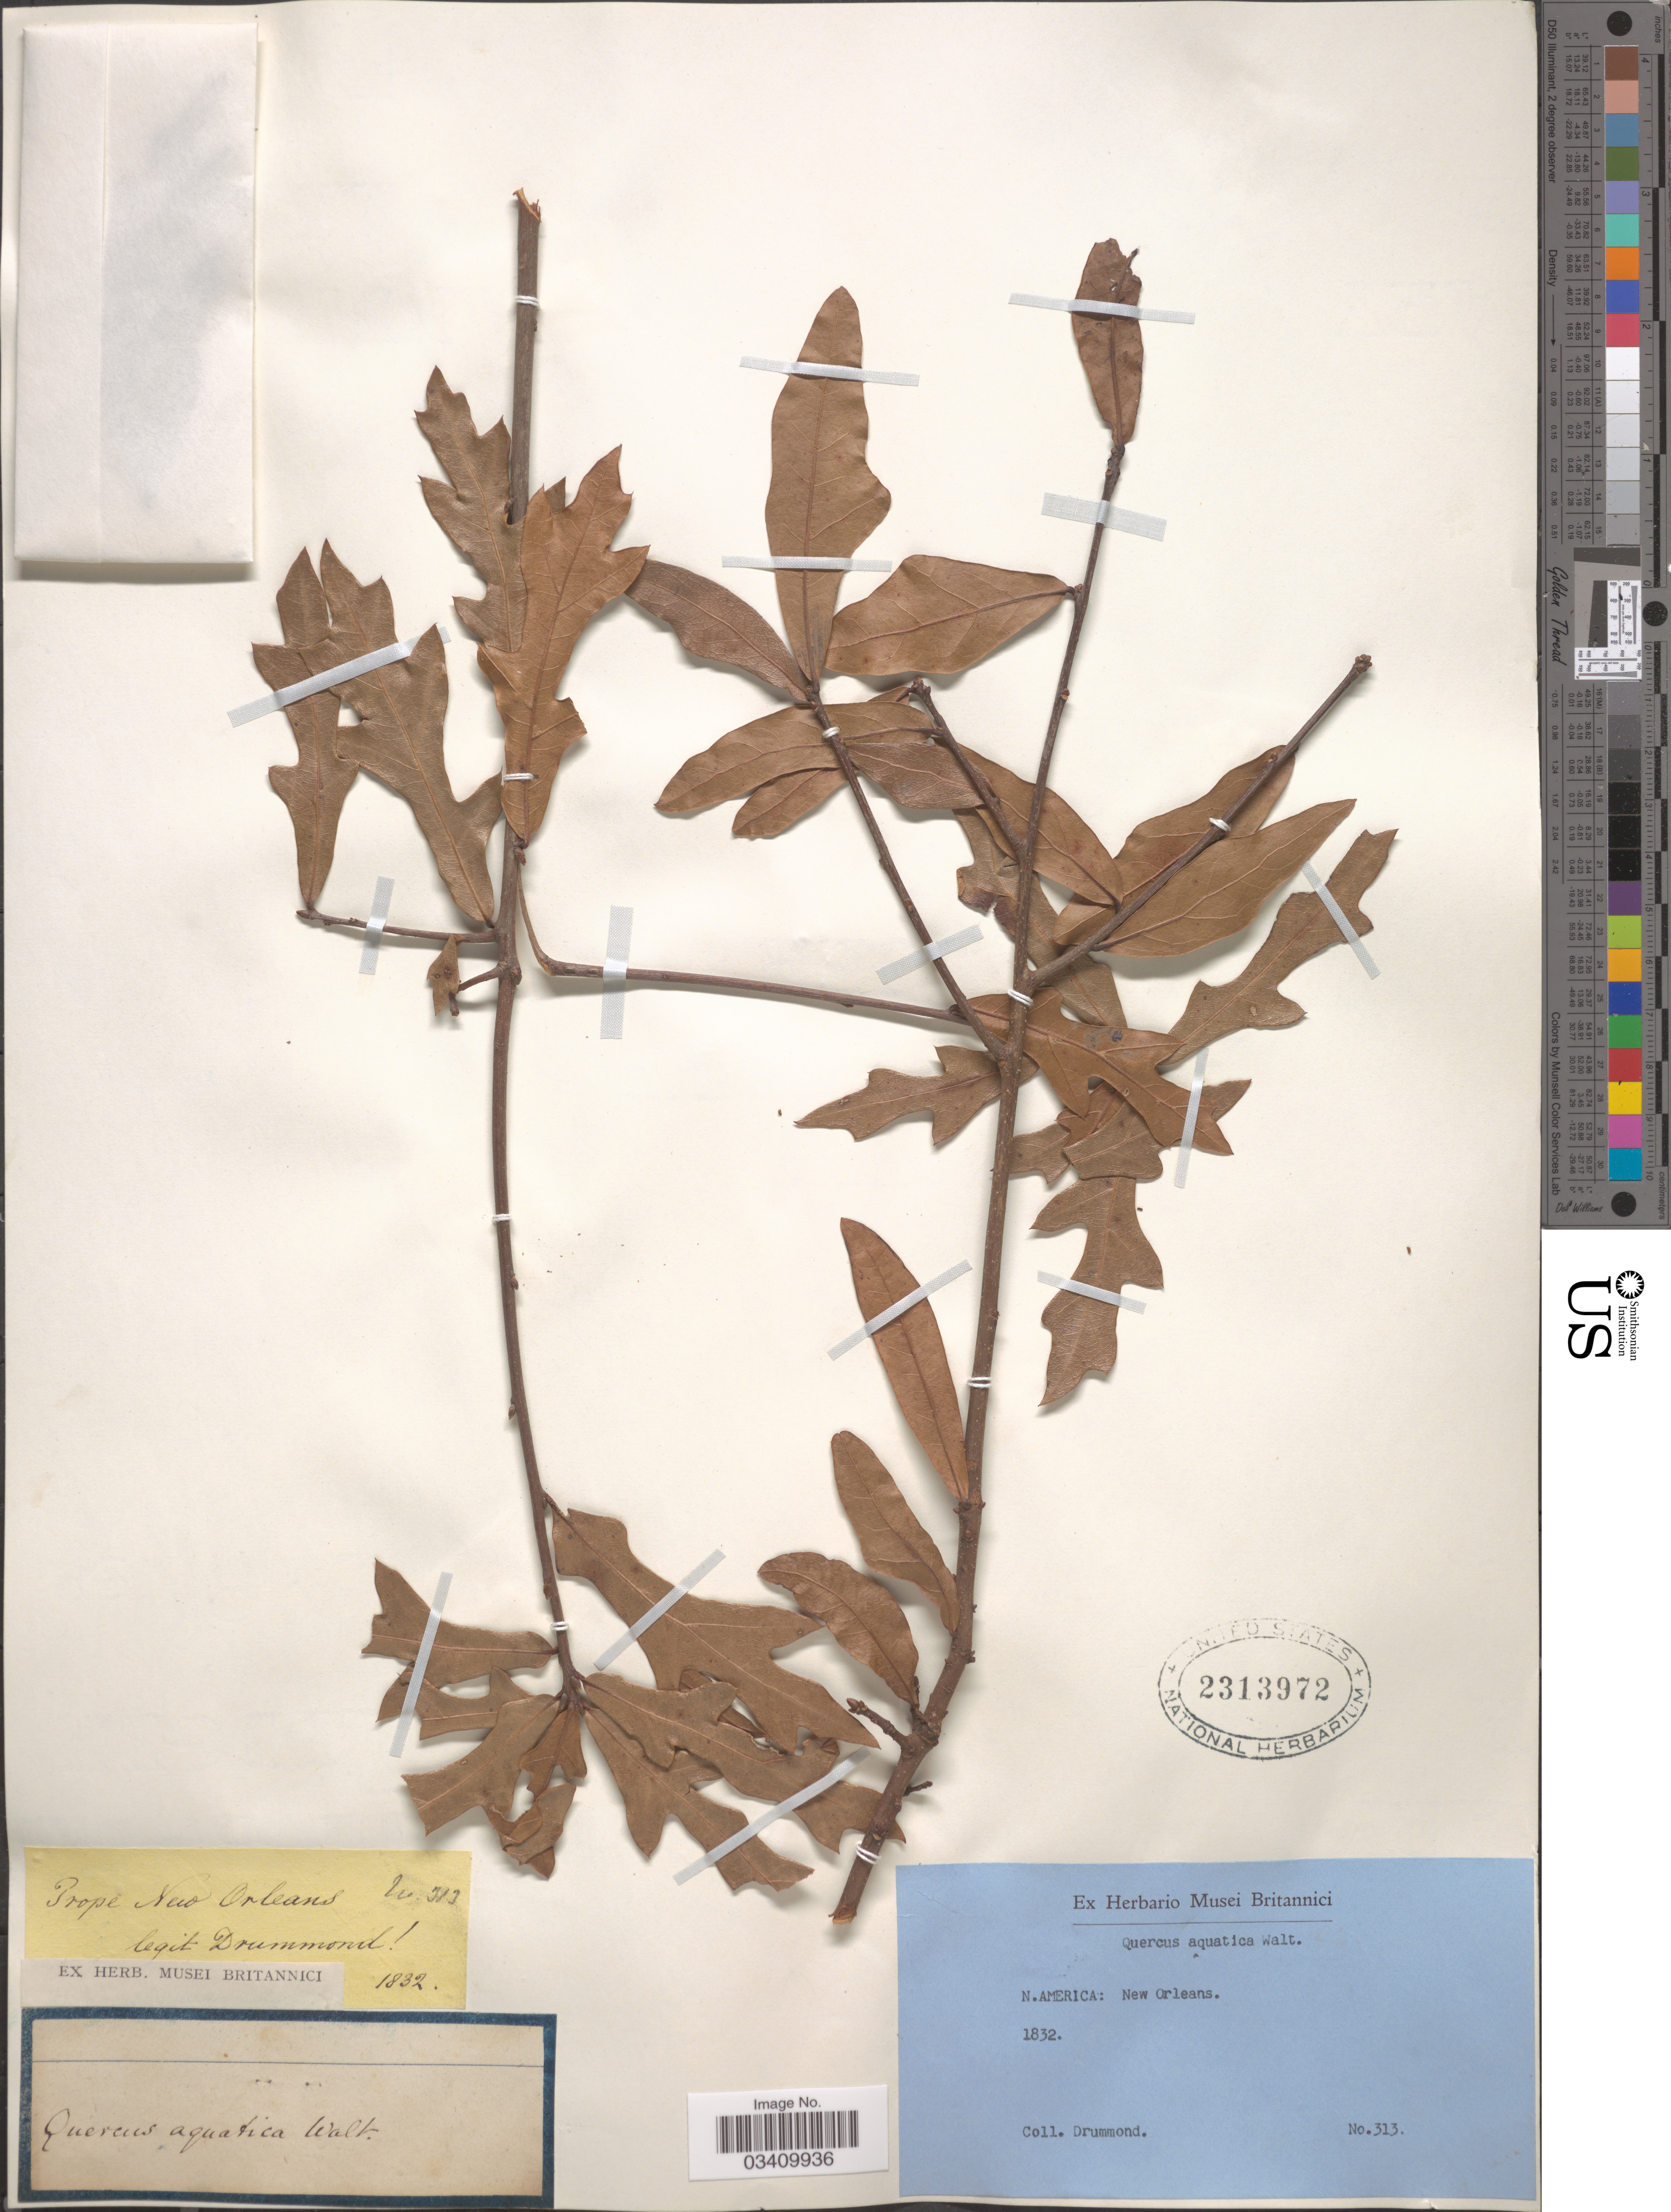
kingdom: Plantae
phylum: Tracheophyta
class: Magnoliopsida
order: Fagales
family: Fagaceae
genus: Quercus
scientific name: Quercus sp.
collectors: -. Drummond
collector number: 313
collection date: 1832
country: United States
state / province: Louisiana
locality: N. America: Prope New Orleans.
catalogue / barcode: US 2313972